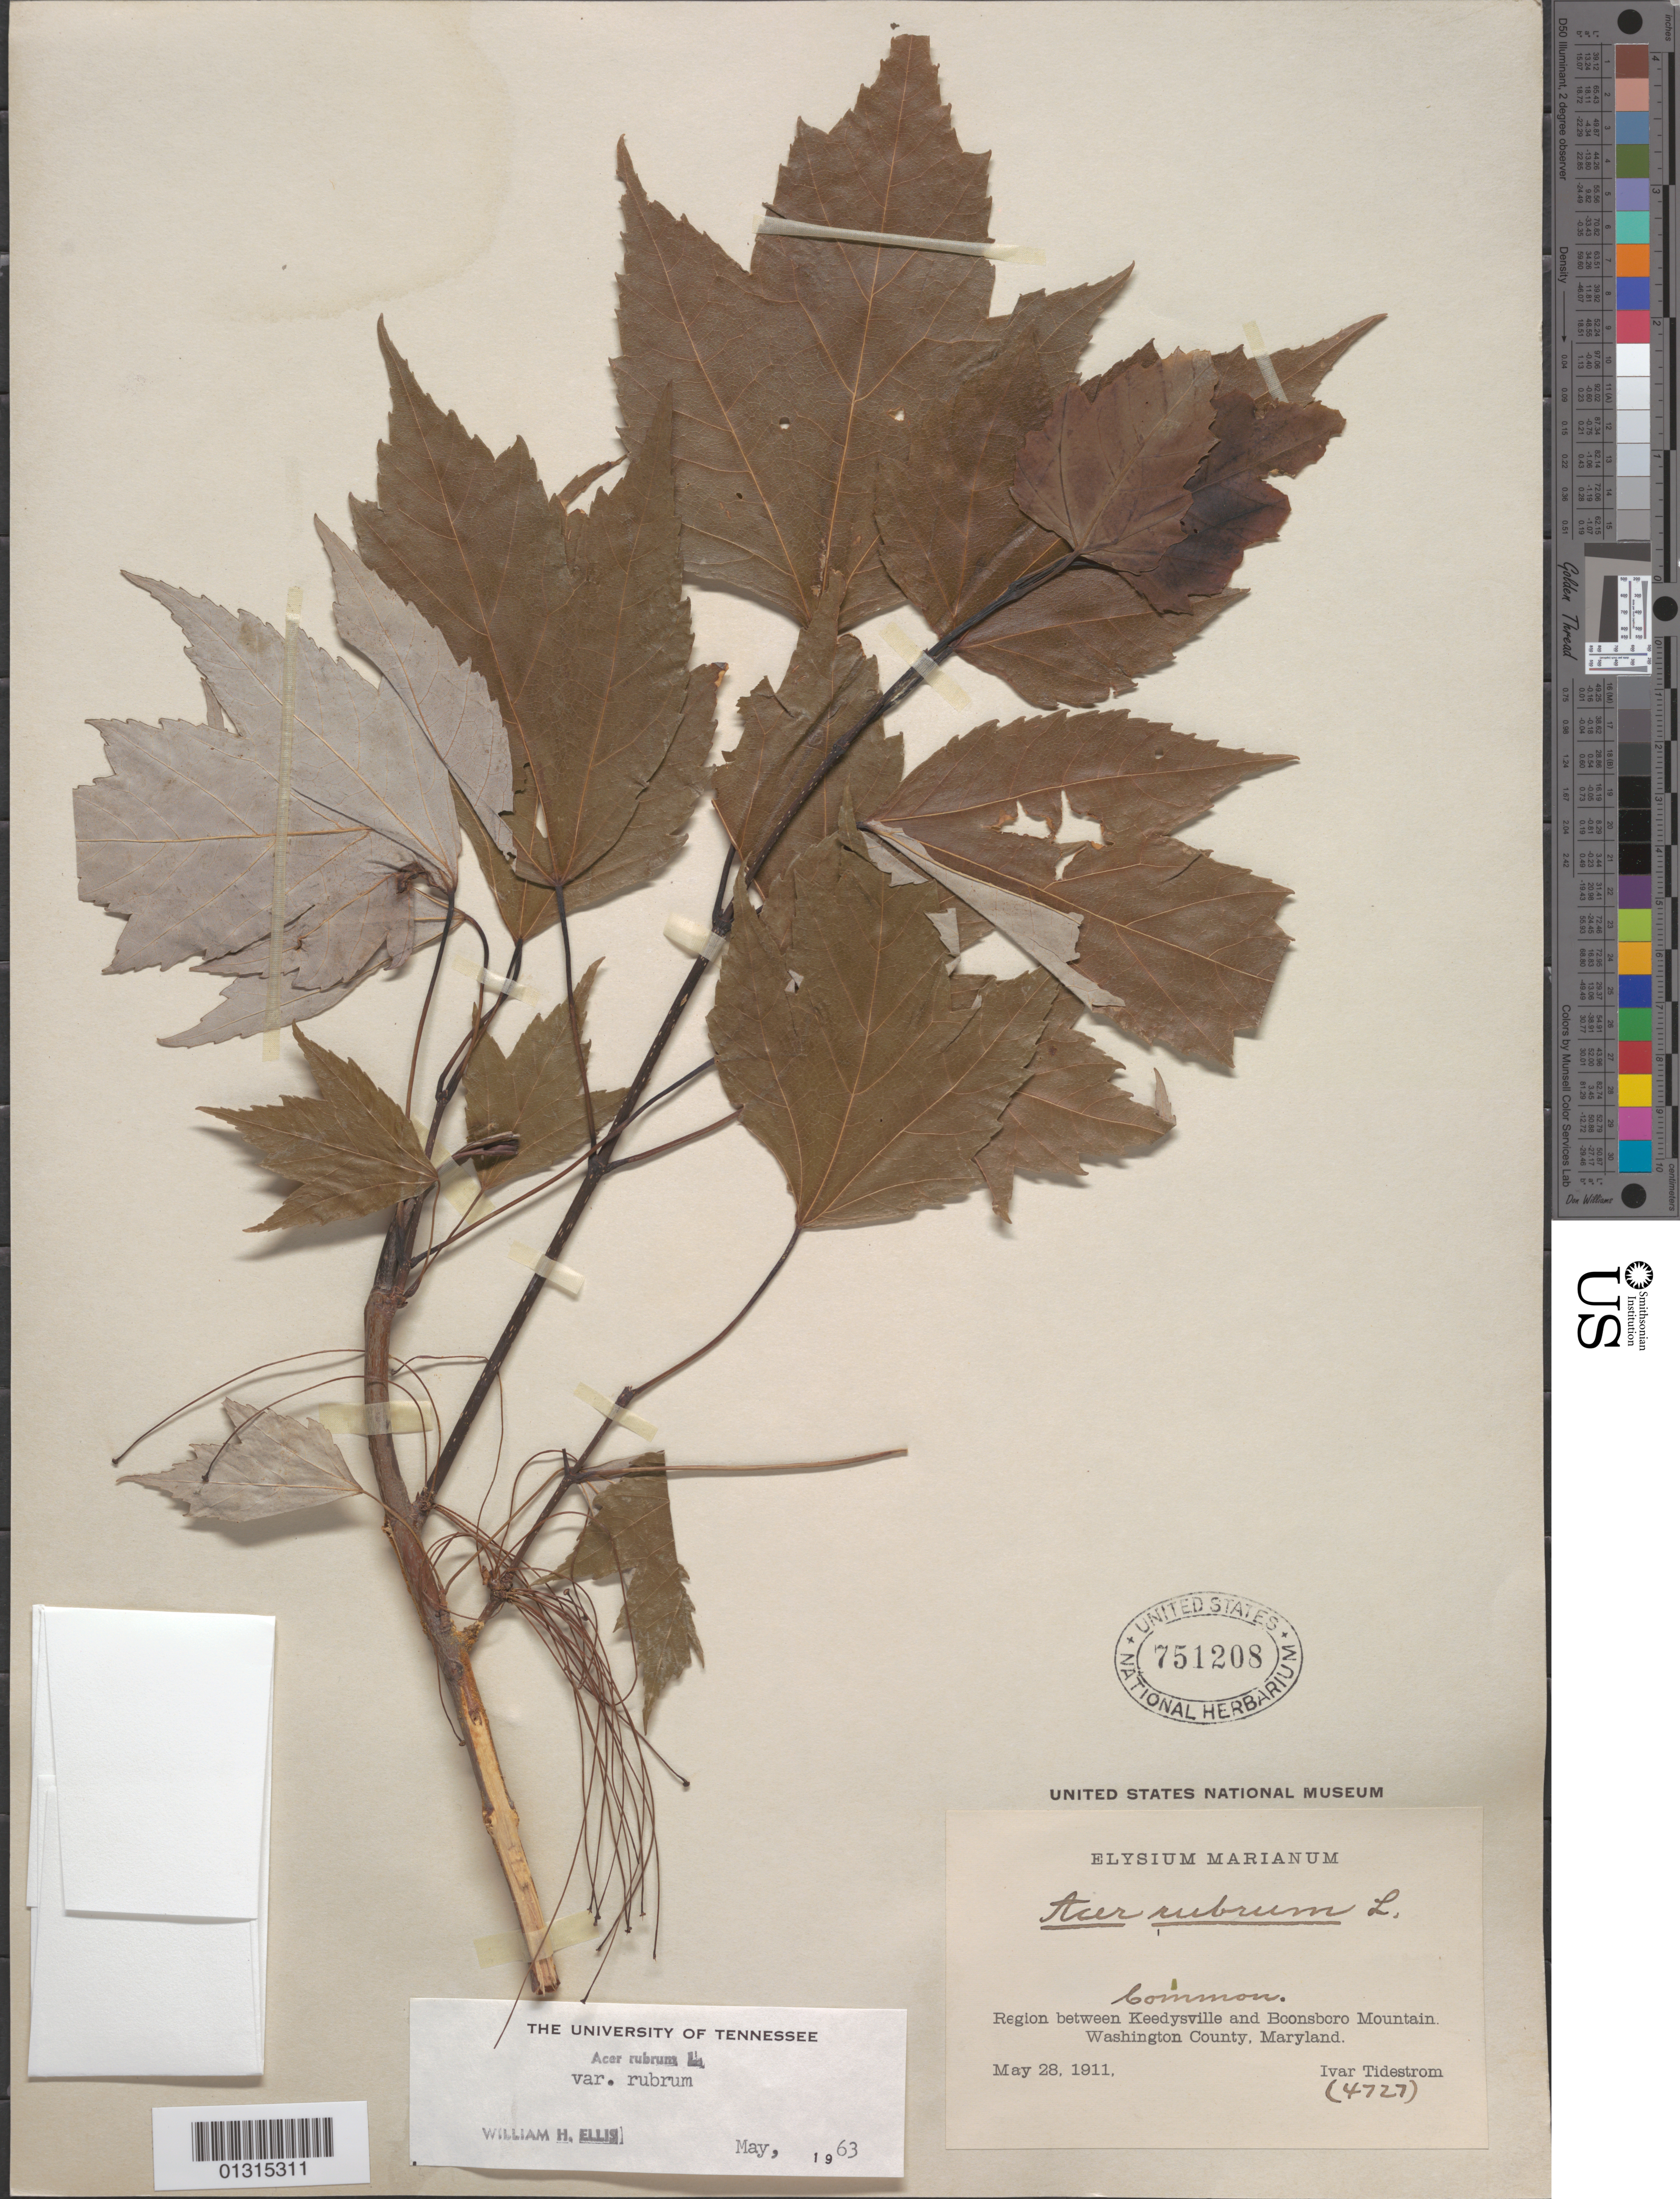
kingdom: Plantae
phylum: Tracheophyta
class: Magnoliopsida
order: Sapindales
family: Sapindaceae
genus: Acer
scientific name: Acer rubrum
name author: L.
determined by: Ellis, W. H.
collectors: I. F. Tidestrom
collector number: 4727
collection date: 1911-05-28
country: United States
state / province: Maryland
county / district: Washington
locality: Region between Keedysville and Boonsboro Mountain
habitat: Common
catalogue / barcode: US 751208